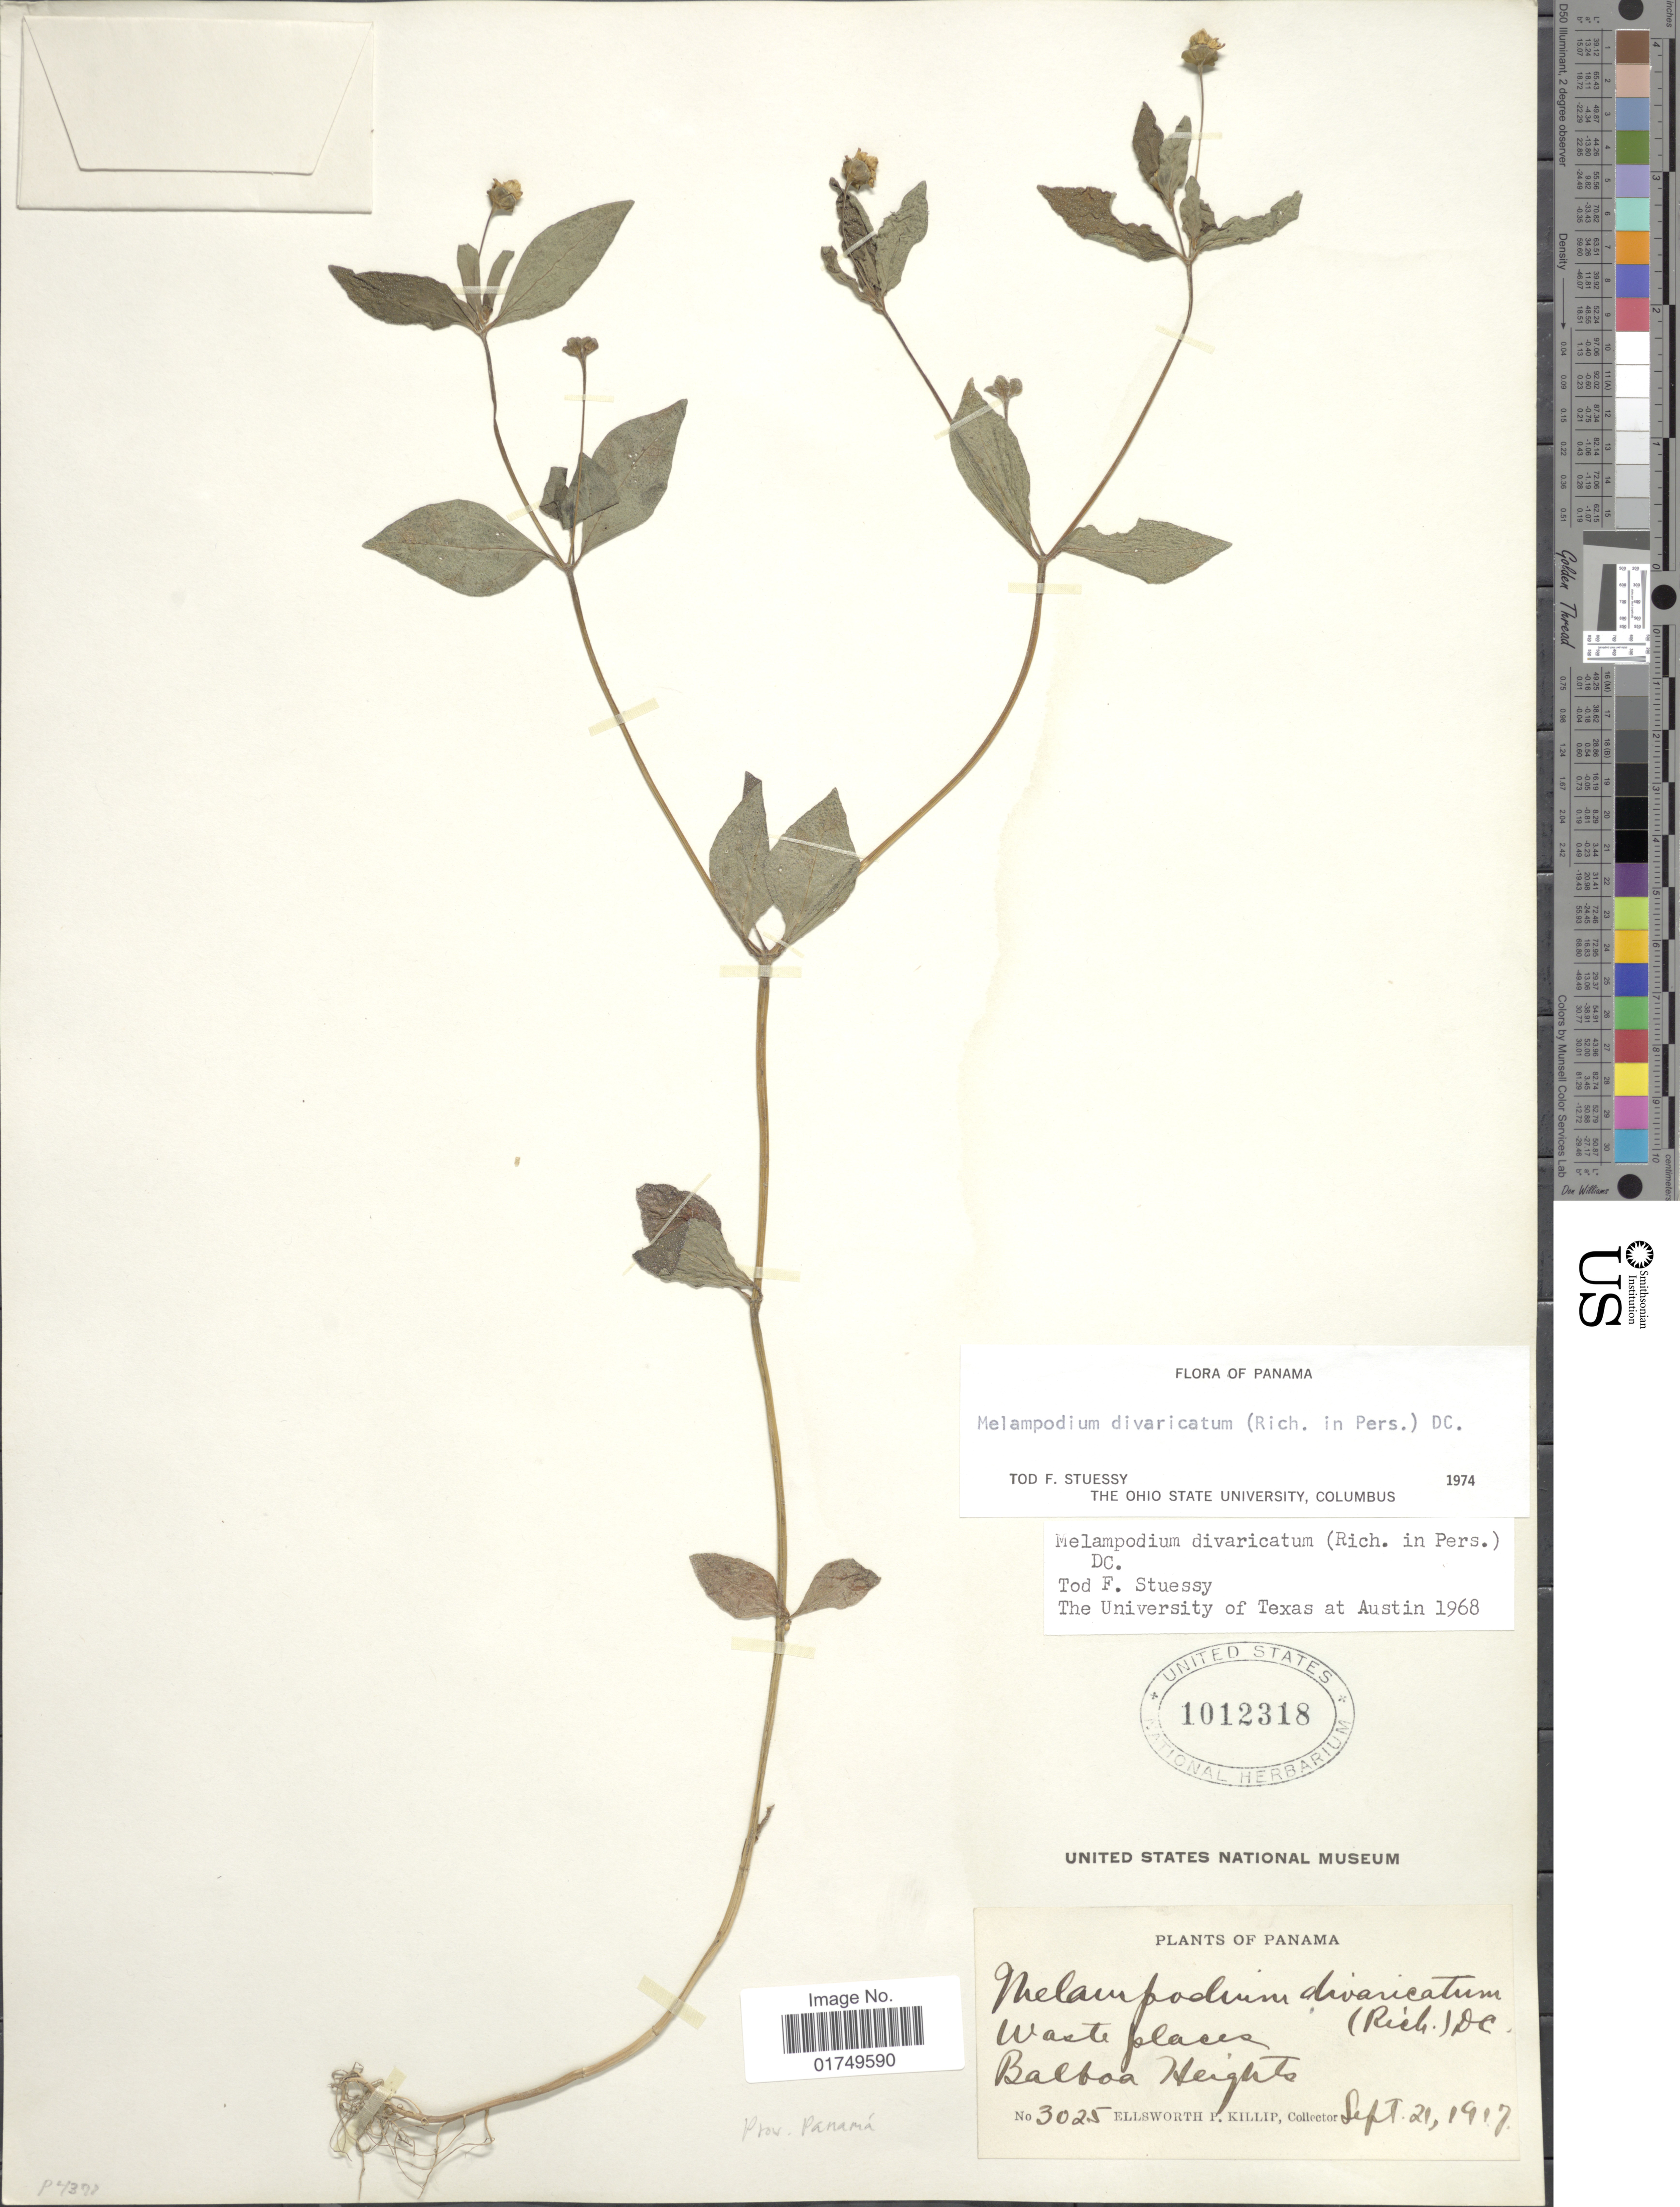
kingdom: Plantae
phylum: Tracheophyta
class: Magnoliopsida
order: Asterales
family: Asteraceae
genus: Melampodium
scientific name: Melampodium divaricatum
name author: (Rich.) DC.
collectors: E. P. Killip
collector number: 3025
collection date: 1917-09-21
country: Panama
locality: Balboa Heights, Prov. Parana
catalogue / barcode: US 1012318